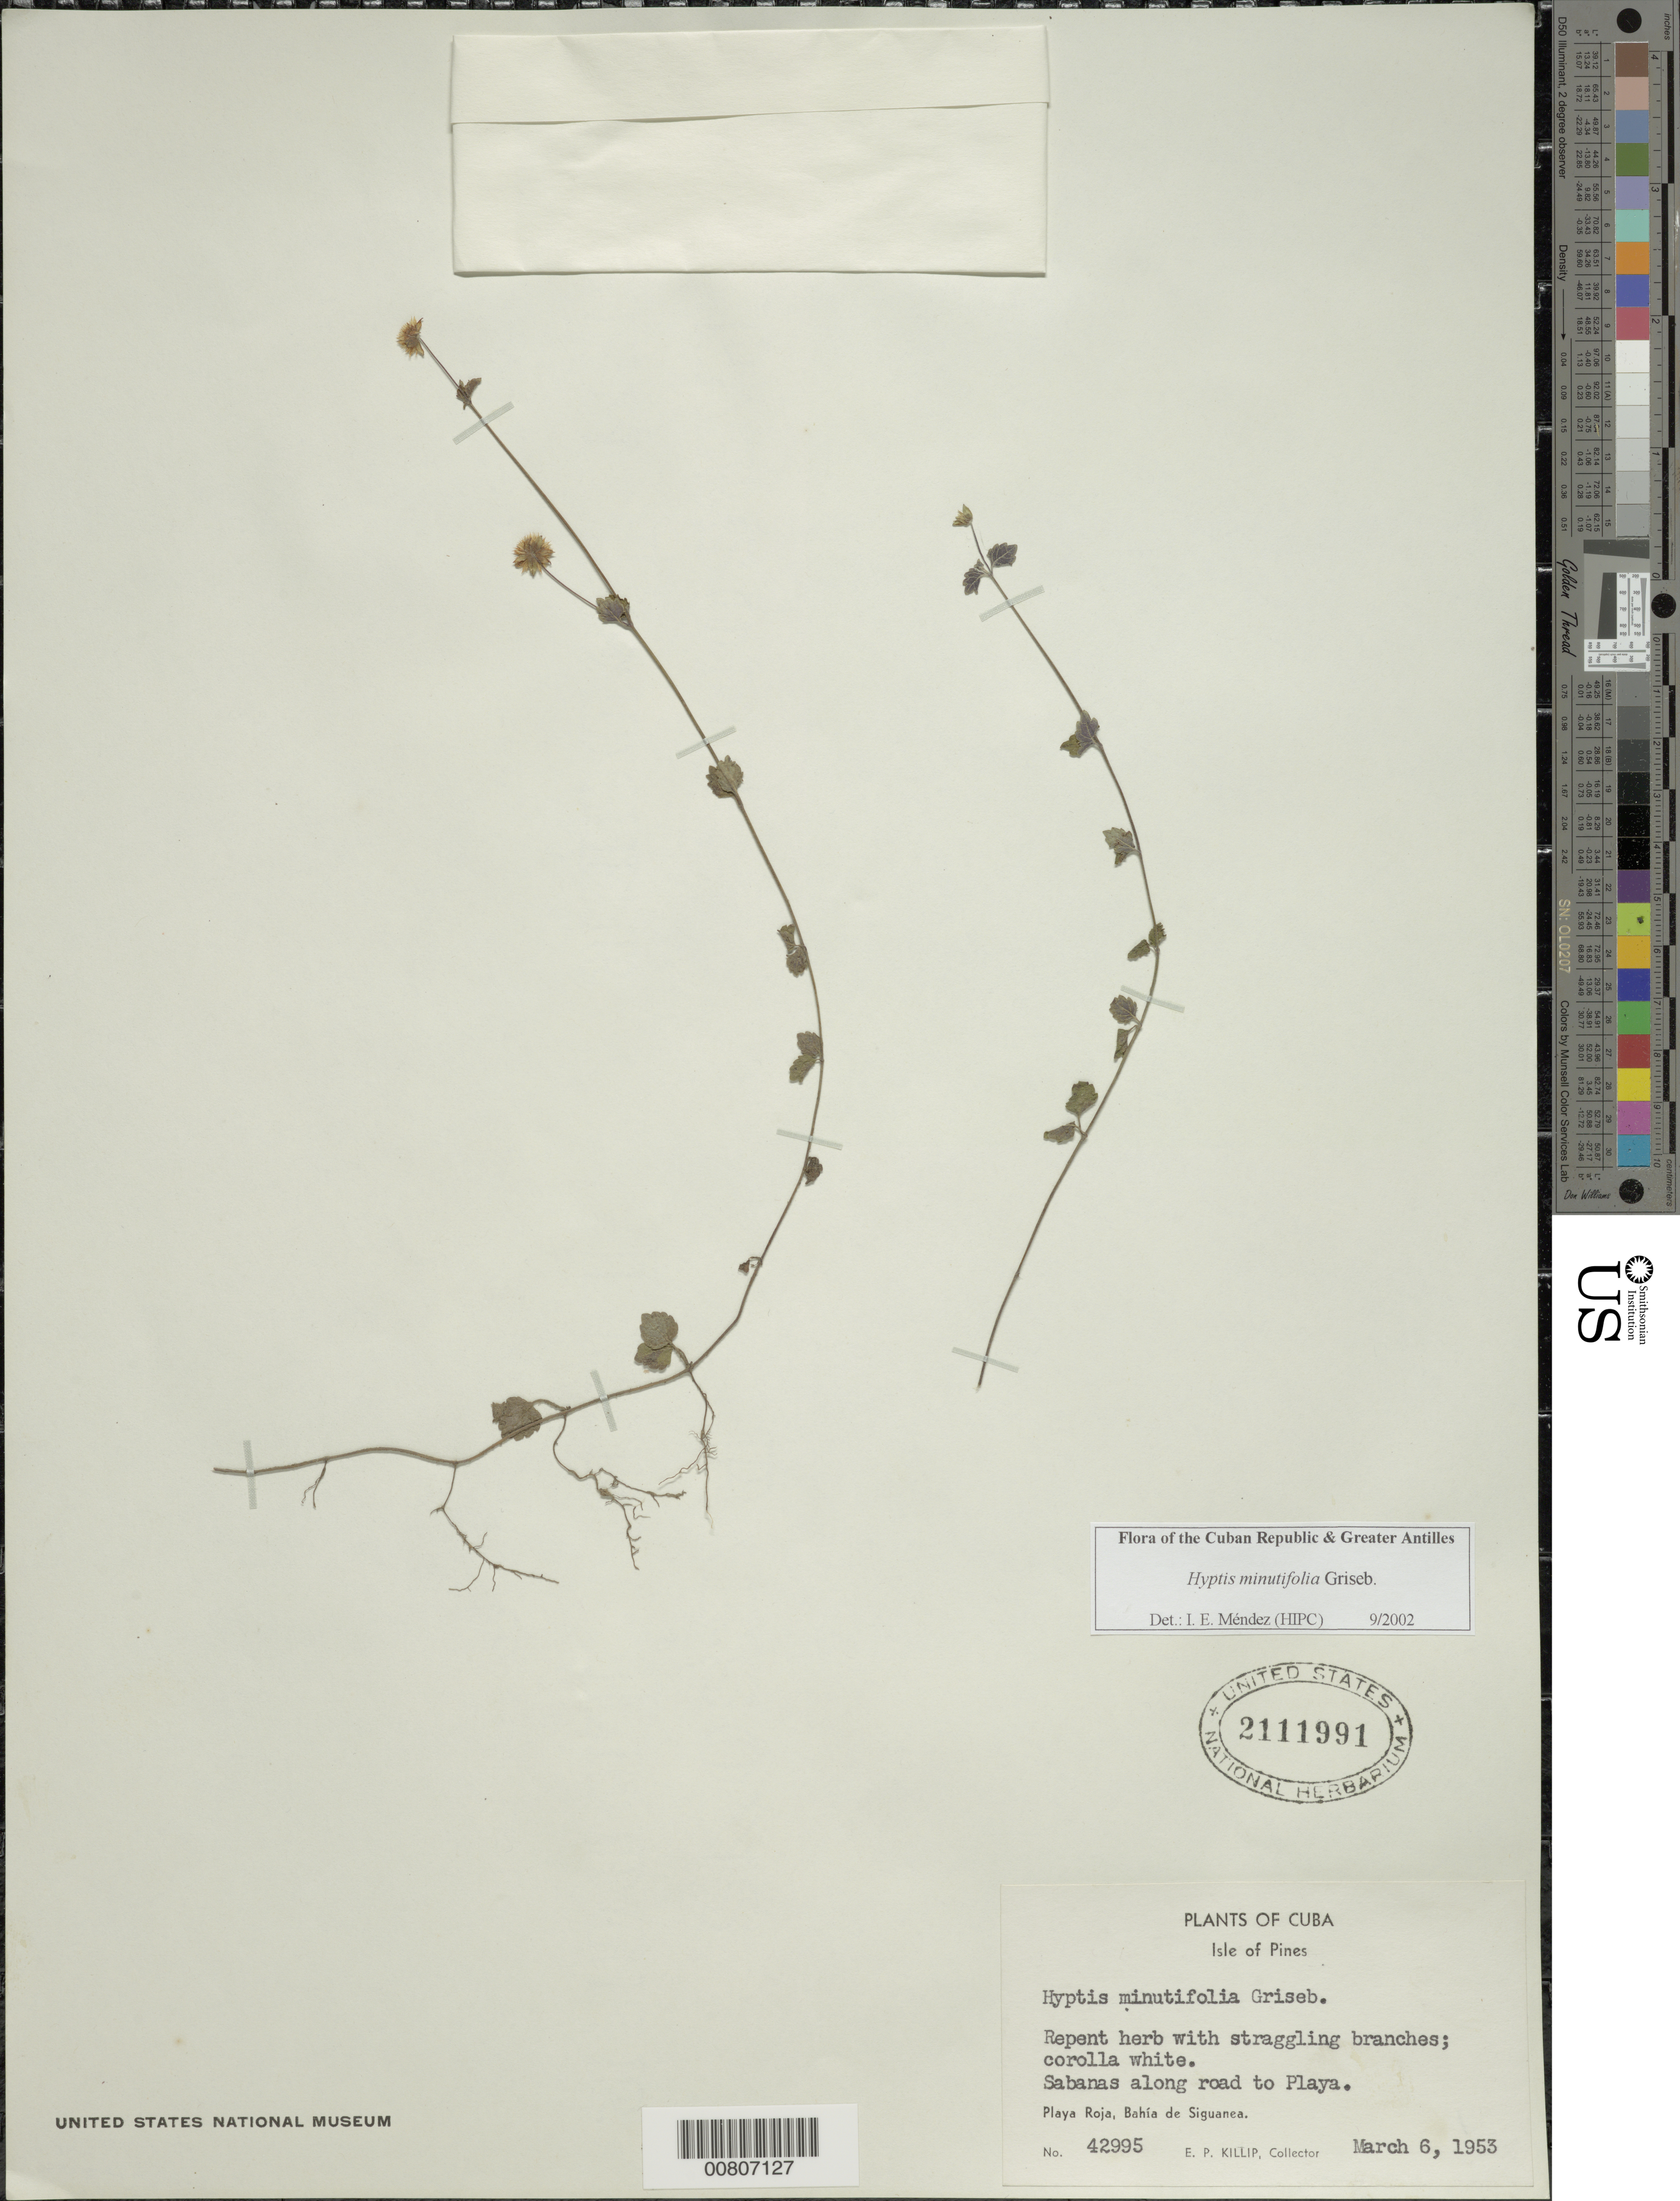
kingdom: Plantae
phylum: Tracheophyta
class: Magnoliopsida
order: Lamiales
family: Lamiaceae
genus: Hyptis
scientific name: Hyptis minutifolia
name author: Griseb.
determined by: Méndez, Isidro E., (HIPC)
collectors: E. P. Killip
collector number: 42995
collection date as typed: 06 Mar 1953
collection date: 1953-03-06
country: Cuba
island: Isla de la Juventud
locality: Isle of Pines, Playa Roja, Bahía de Siguanea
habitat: Savannas along road to playa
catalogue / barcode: US 2111991